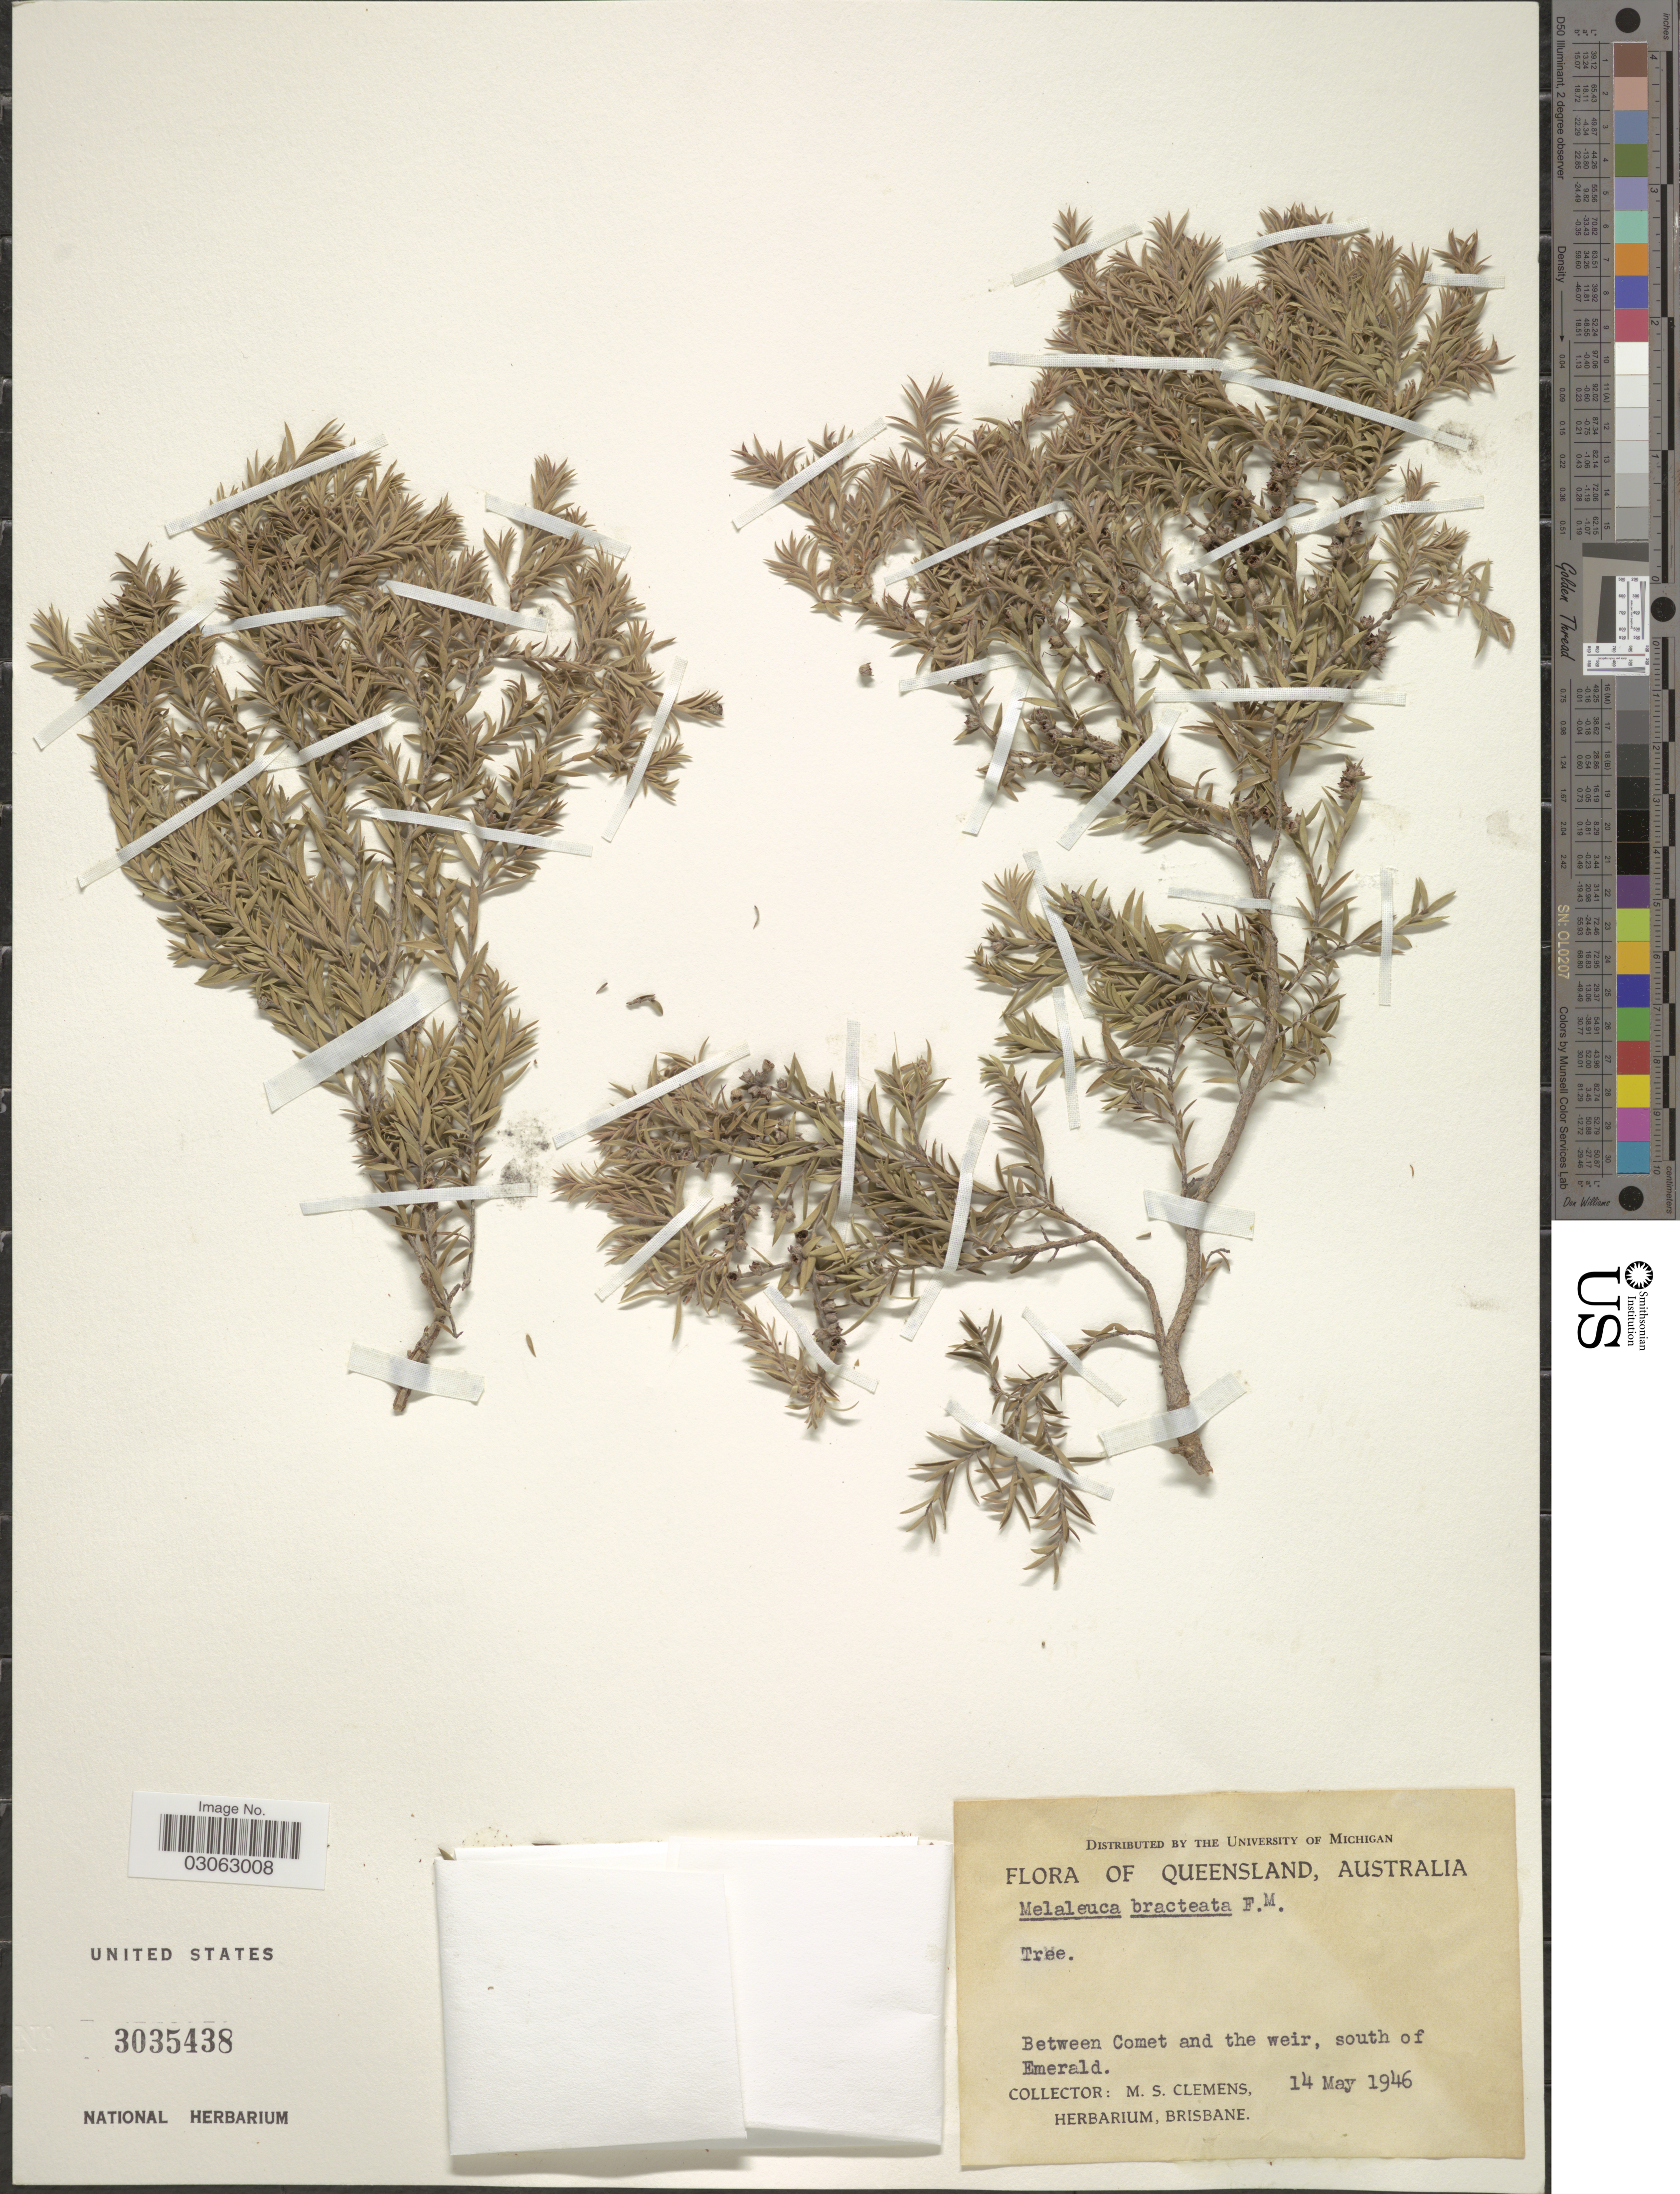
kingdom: Plantae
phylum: Tracheophyta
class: Magnoliopsida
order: Myrtales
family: Myrtaceae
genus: Melaleuca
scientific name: Melaleuca bracteata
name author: F. Muell.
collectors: M. S. Clemens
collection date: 1946-05-14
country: Australia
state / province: Queensland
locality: Between Comet and the weir, south of Emerald.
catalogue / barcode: US 3035438